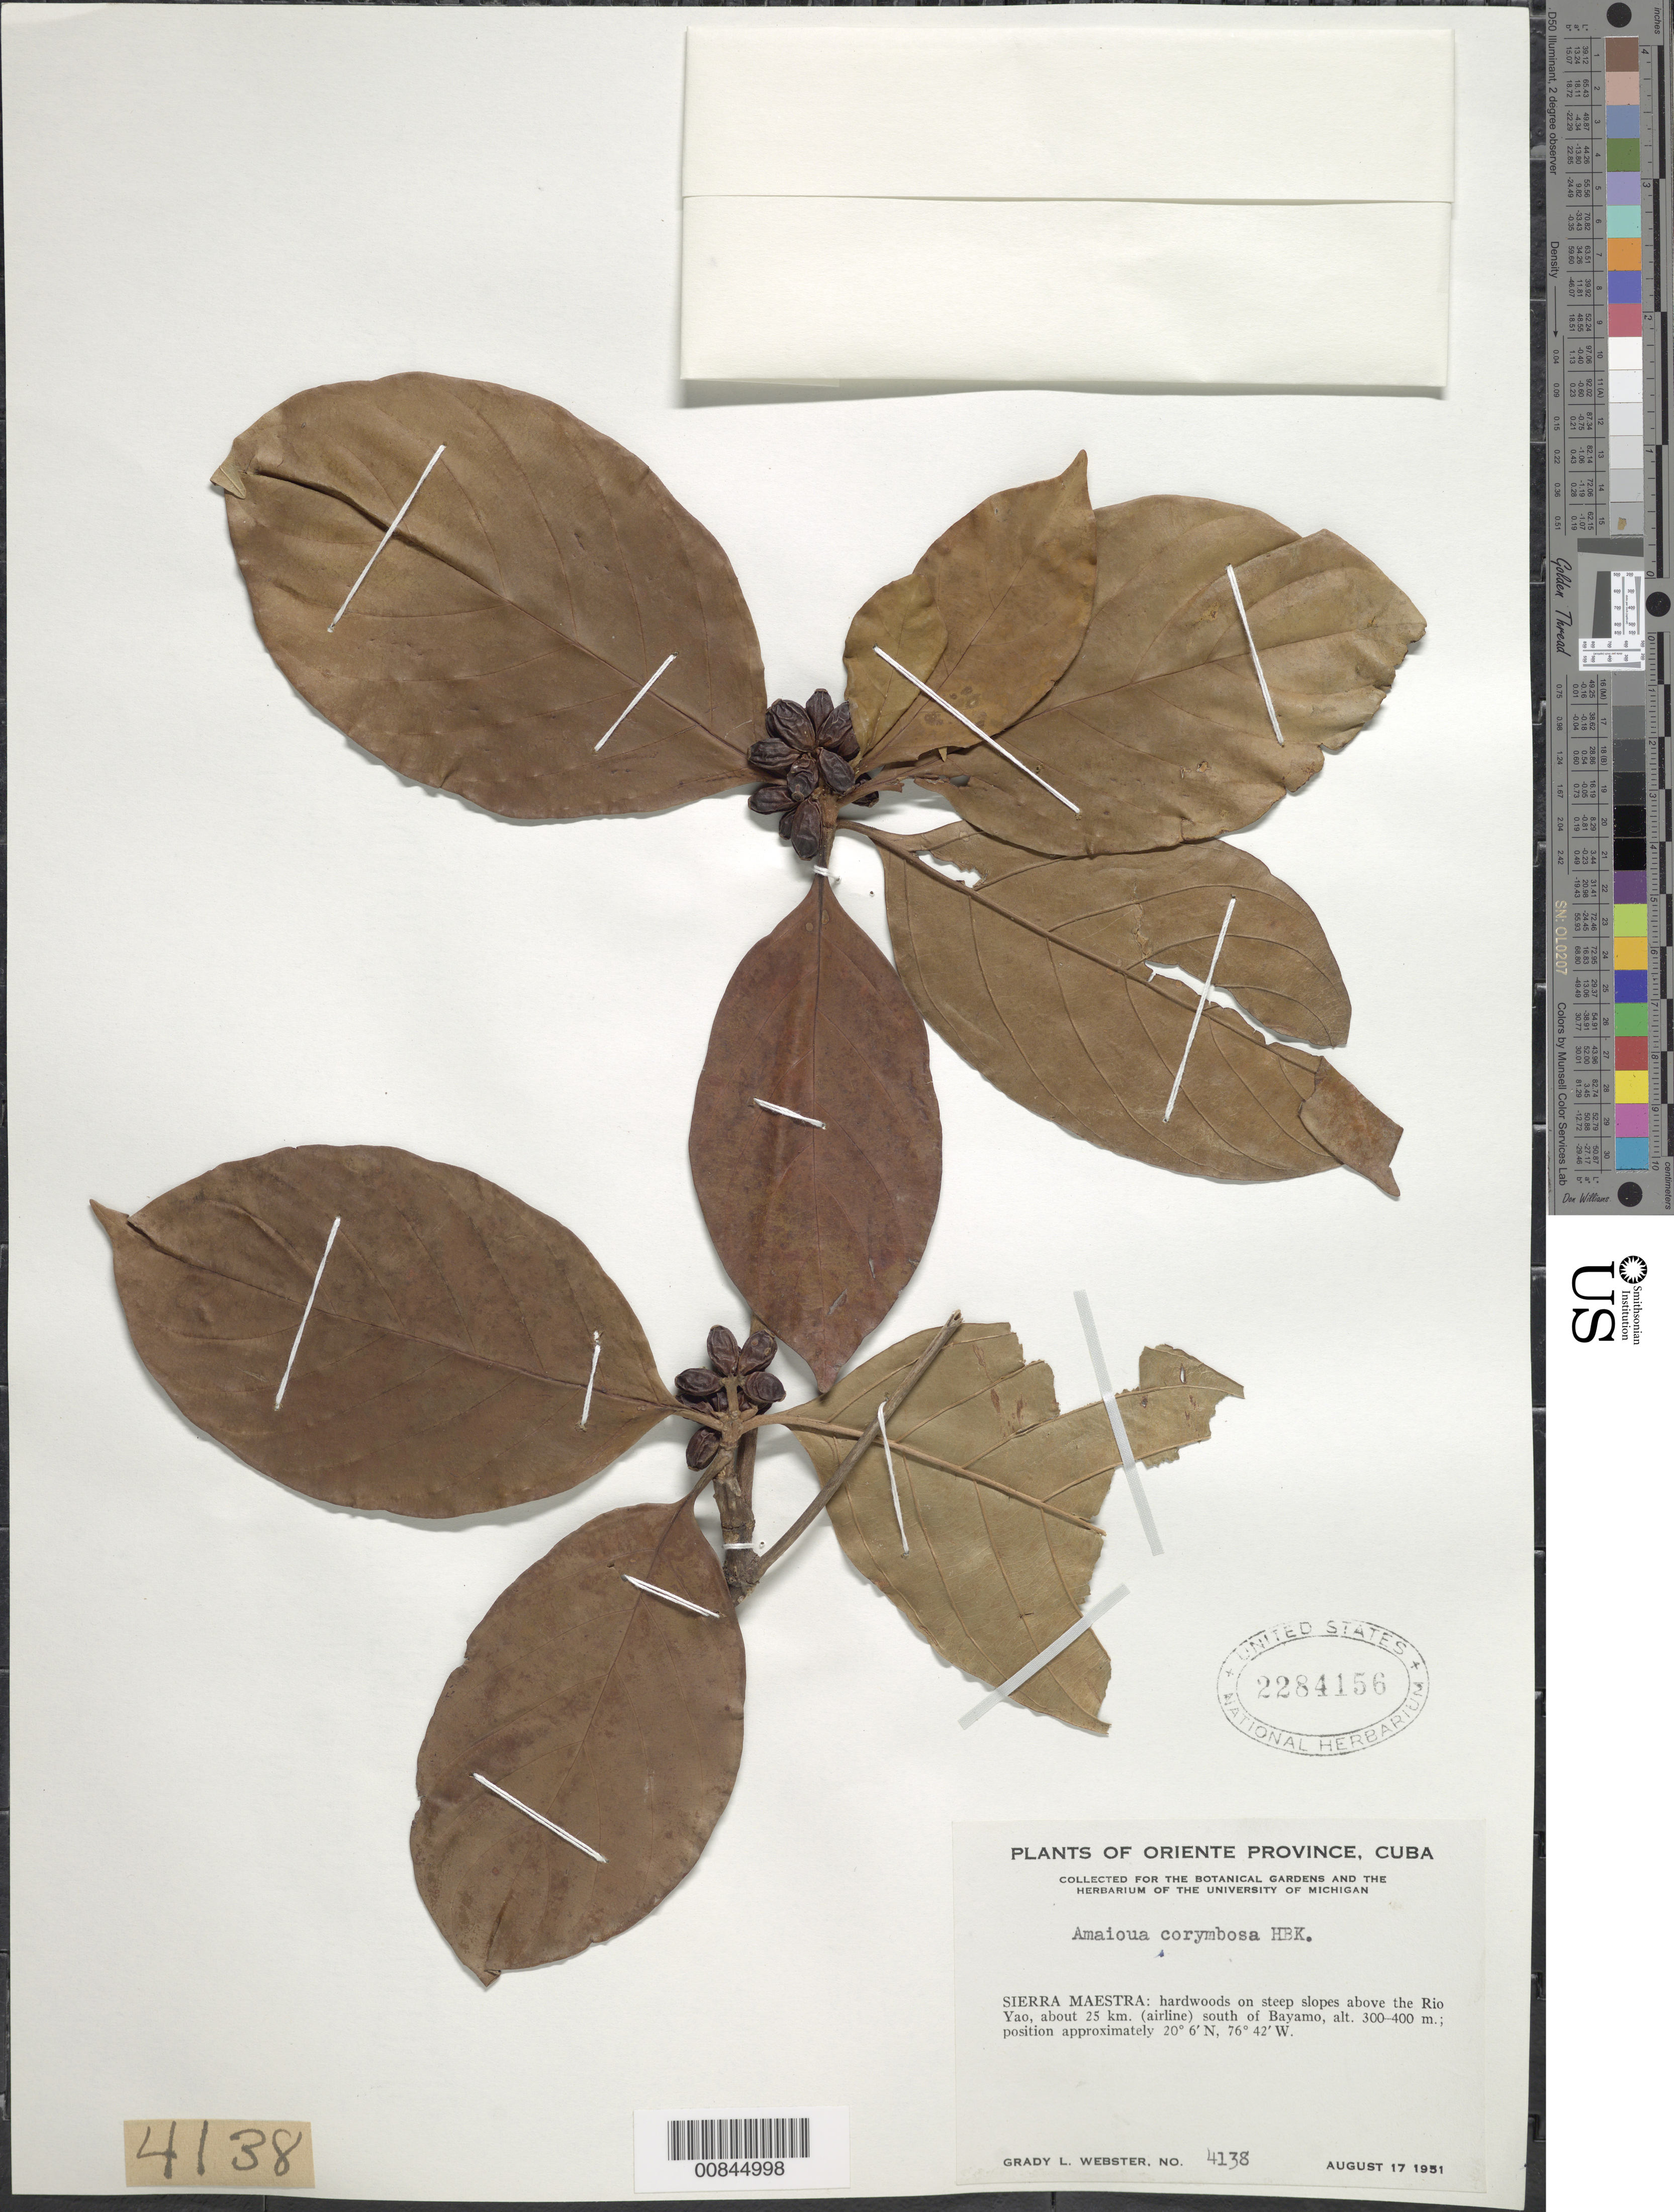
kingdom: Plantae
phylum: Tracheophyta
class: Magnoliopsida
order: Gentianales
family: Rubiaceae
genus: Amaioua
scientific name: Amaioua corymbosa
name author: Kunth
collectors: G. L. Webster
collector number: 4138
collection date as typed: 17 Aug 1951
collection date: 1951-08-17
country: Cuba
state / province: Oriente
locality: Sierra Maestra, slopes above the Rio Yao; about 25 km (airline) south of Bayamo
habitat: Hardwoods on steep slopes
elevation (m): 300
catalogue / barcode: US 2284156